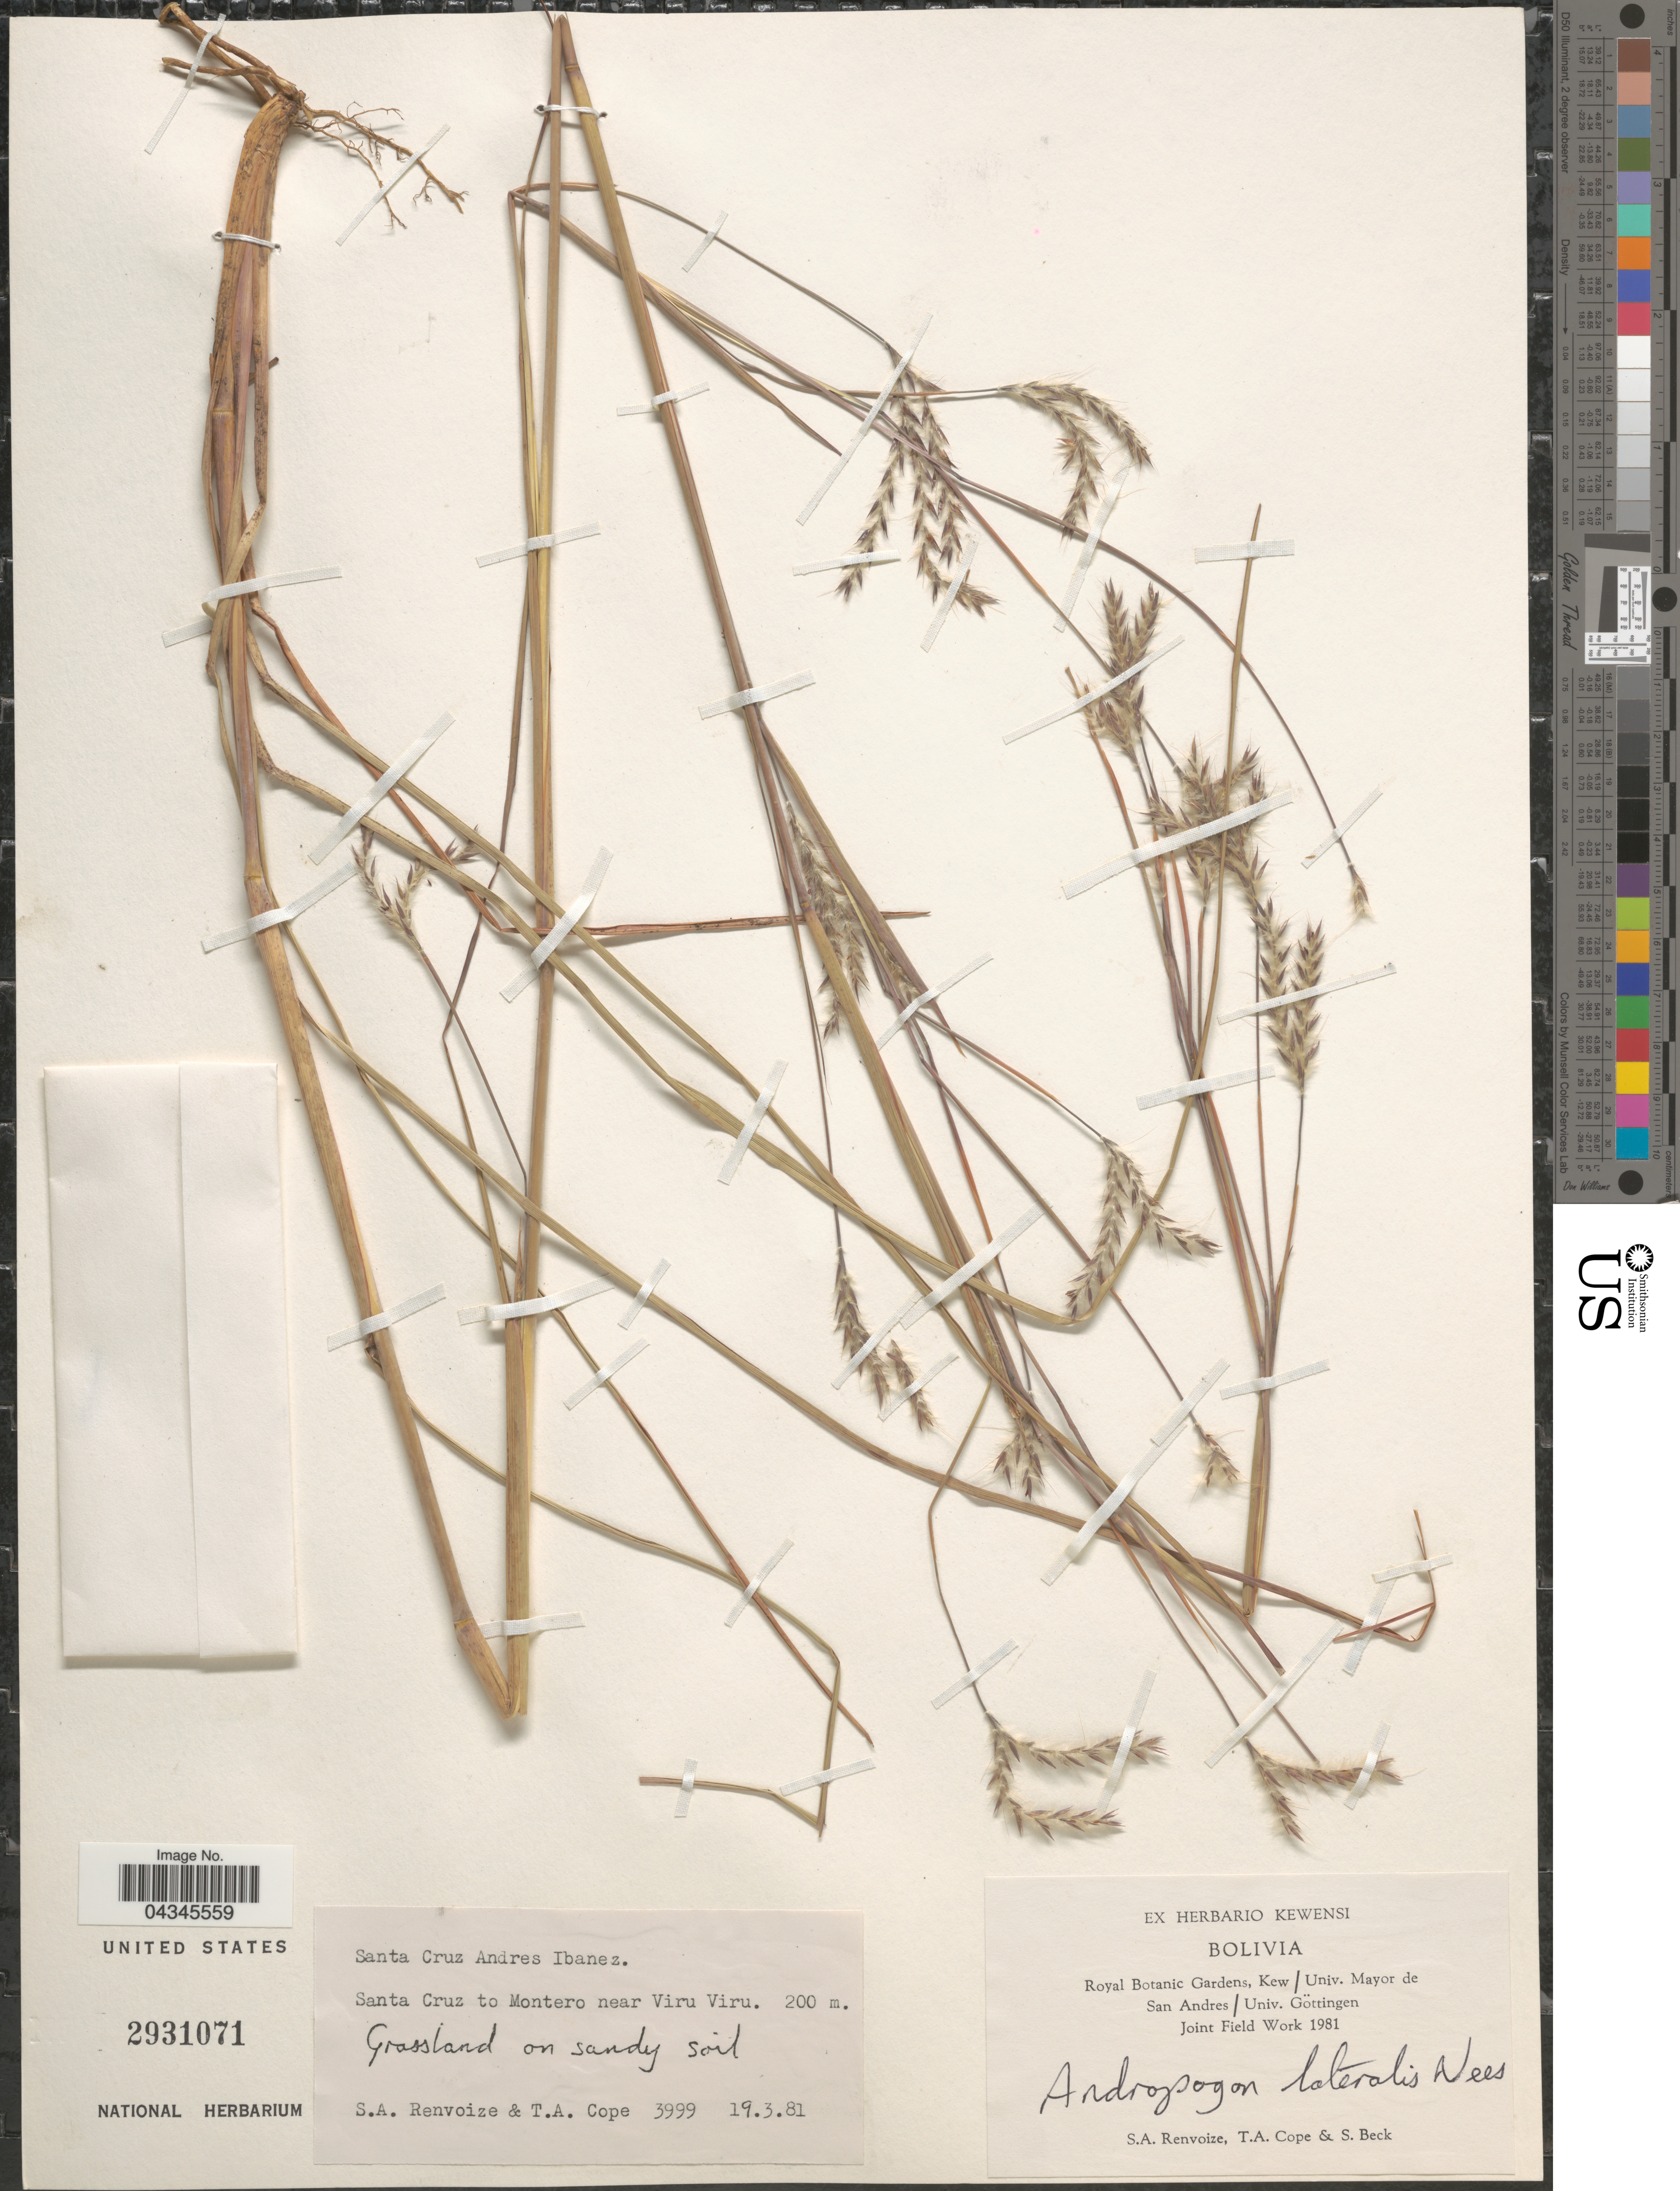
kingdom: Plantae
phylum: Tracheophyta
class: Liliopsida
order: Poales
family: Poaceae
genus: Andropogon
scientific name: Andropogon lateralis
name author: Nees in Mart.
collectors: S. A. Renvoize, T. A. Cope & S. G. Beck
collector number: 3999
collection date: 1981-03-19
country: Bolivia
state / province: Santa Cruz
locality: Royal Botanic Gardens, Kew/ Univ. Mayor de San Andres/ Univ. Göttingen Joint Field Work 1981. Santa Cruz Andres Ibanez. Santa Cruz to Montero near Viru Viru.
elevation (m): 200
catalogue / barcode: US 2931071